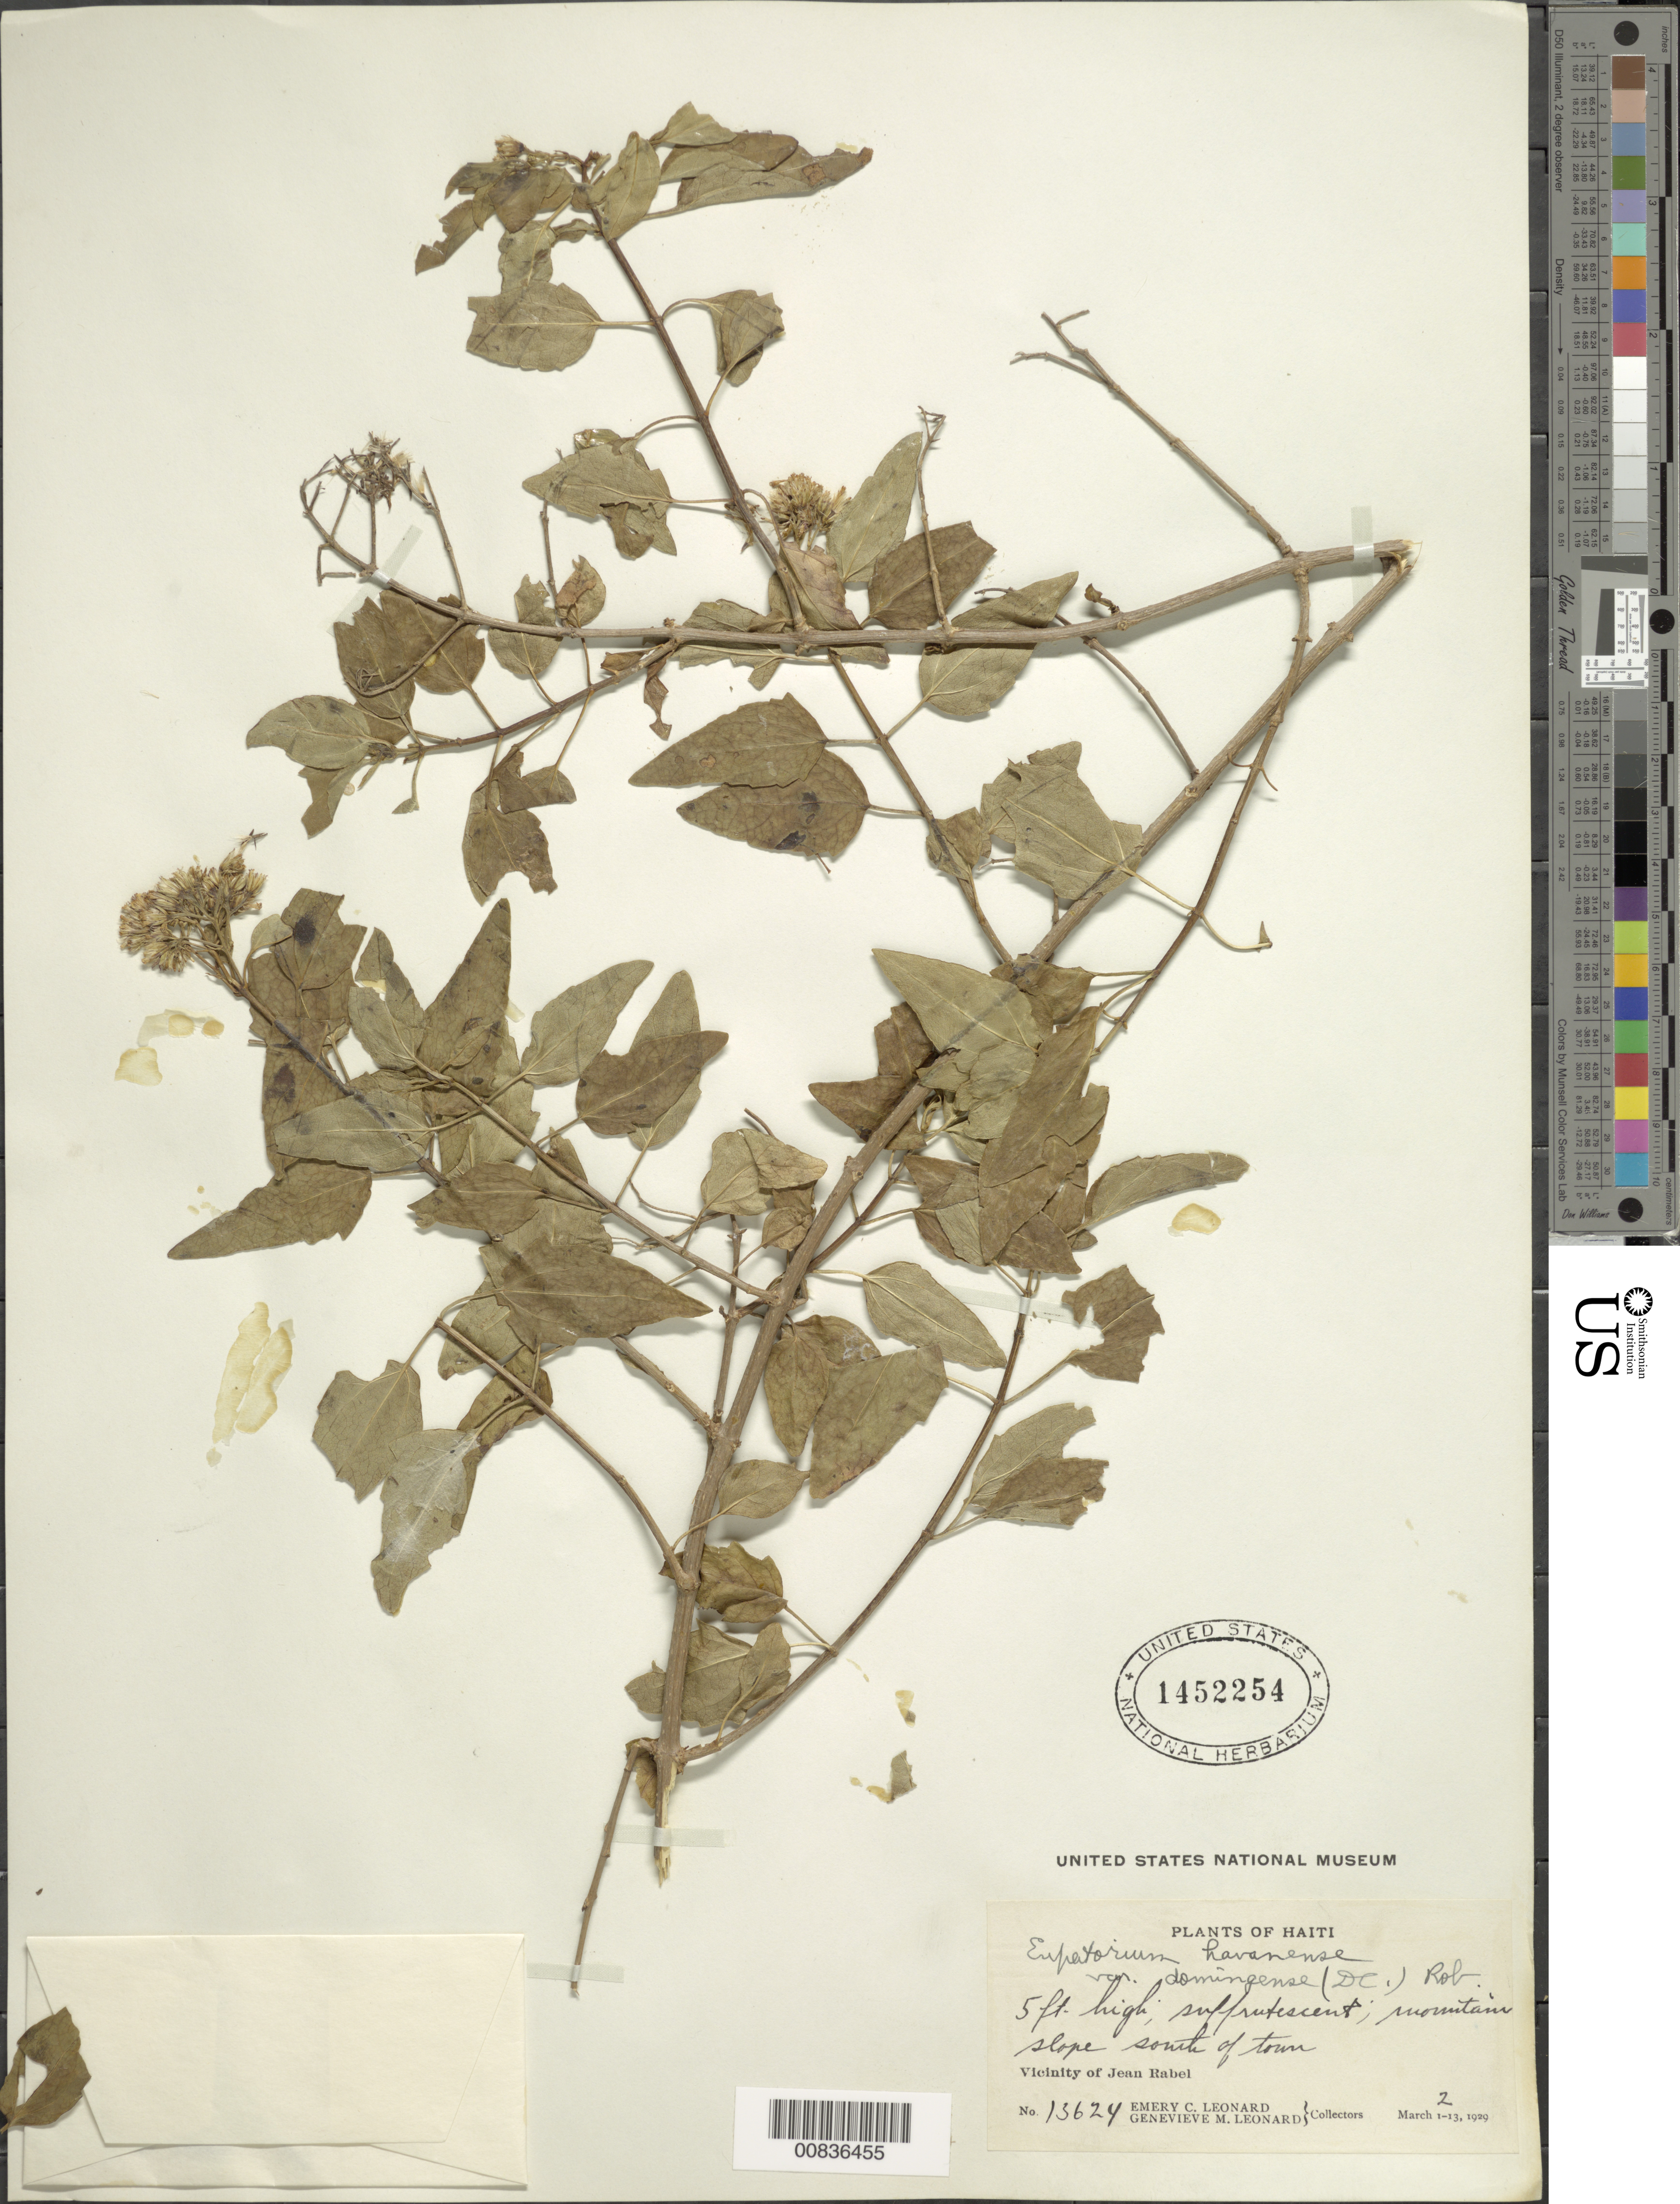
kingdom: Plantae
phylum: Tracheophyta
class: Magnoliopsida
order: Asterales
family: Asteraceae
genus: Ageratina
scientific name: Ageratina havanensis var. domingense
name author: (DC.) H. Rob.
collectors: E. C. Leonard & G. M. Leonard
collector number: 13624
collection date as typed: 02 Mar 1929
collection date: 1929-03-02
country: Haiti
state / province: Nord-Ouest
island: Hispaniola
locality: Vicinity of Jean Rabel, S of town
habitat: Mountain slope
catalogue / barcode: US 1452254